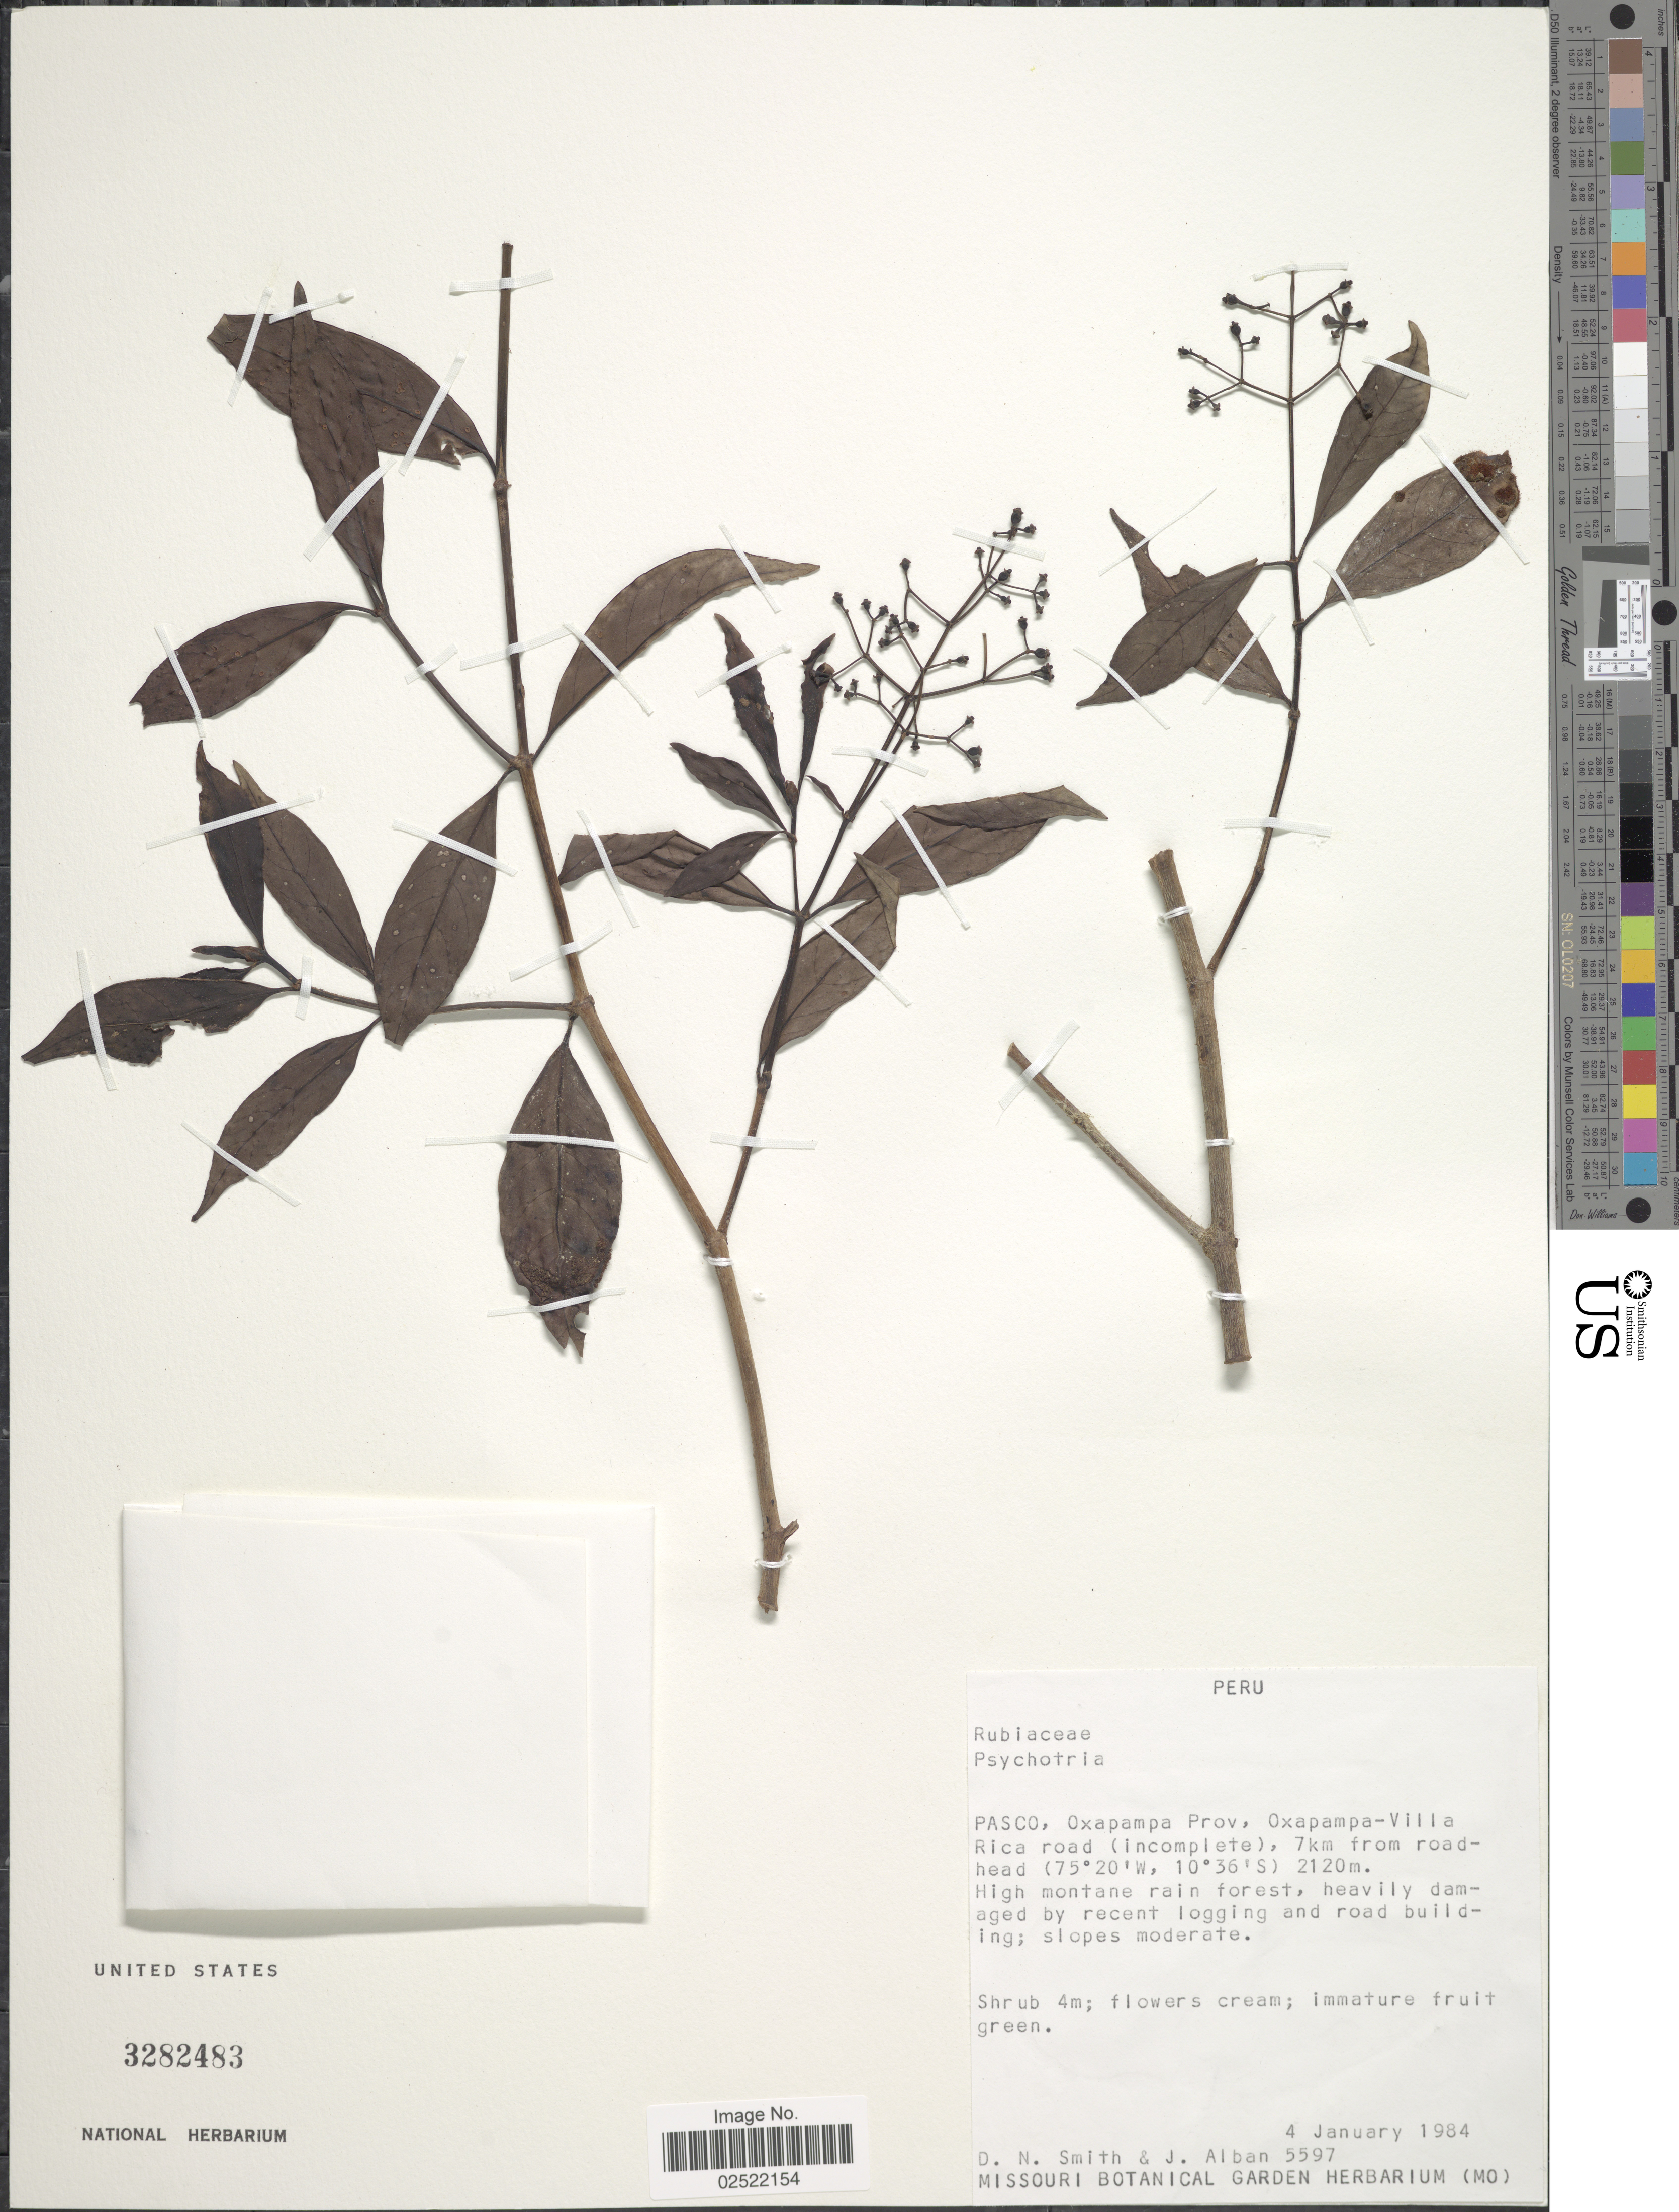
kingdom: Plantae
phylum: Tracheophyta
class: Magnoliopsida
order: Gentianales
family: Rubiaceae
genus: Psychotria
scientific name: Psychotria sp.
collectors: D. Smith & J. Alban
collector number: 5597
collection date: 1984-01-04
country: Peru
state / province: Pasco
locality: Pasco, Oxapampa Prov, Oxapampa-Villa Rica road (incomplete), 7km from roadhead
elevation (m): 2120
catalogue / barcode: US 3282483